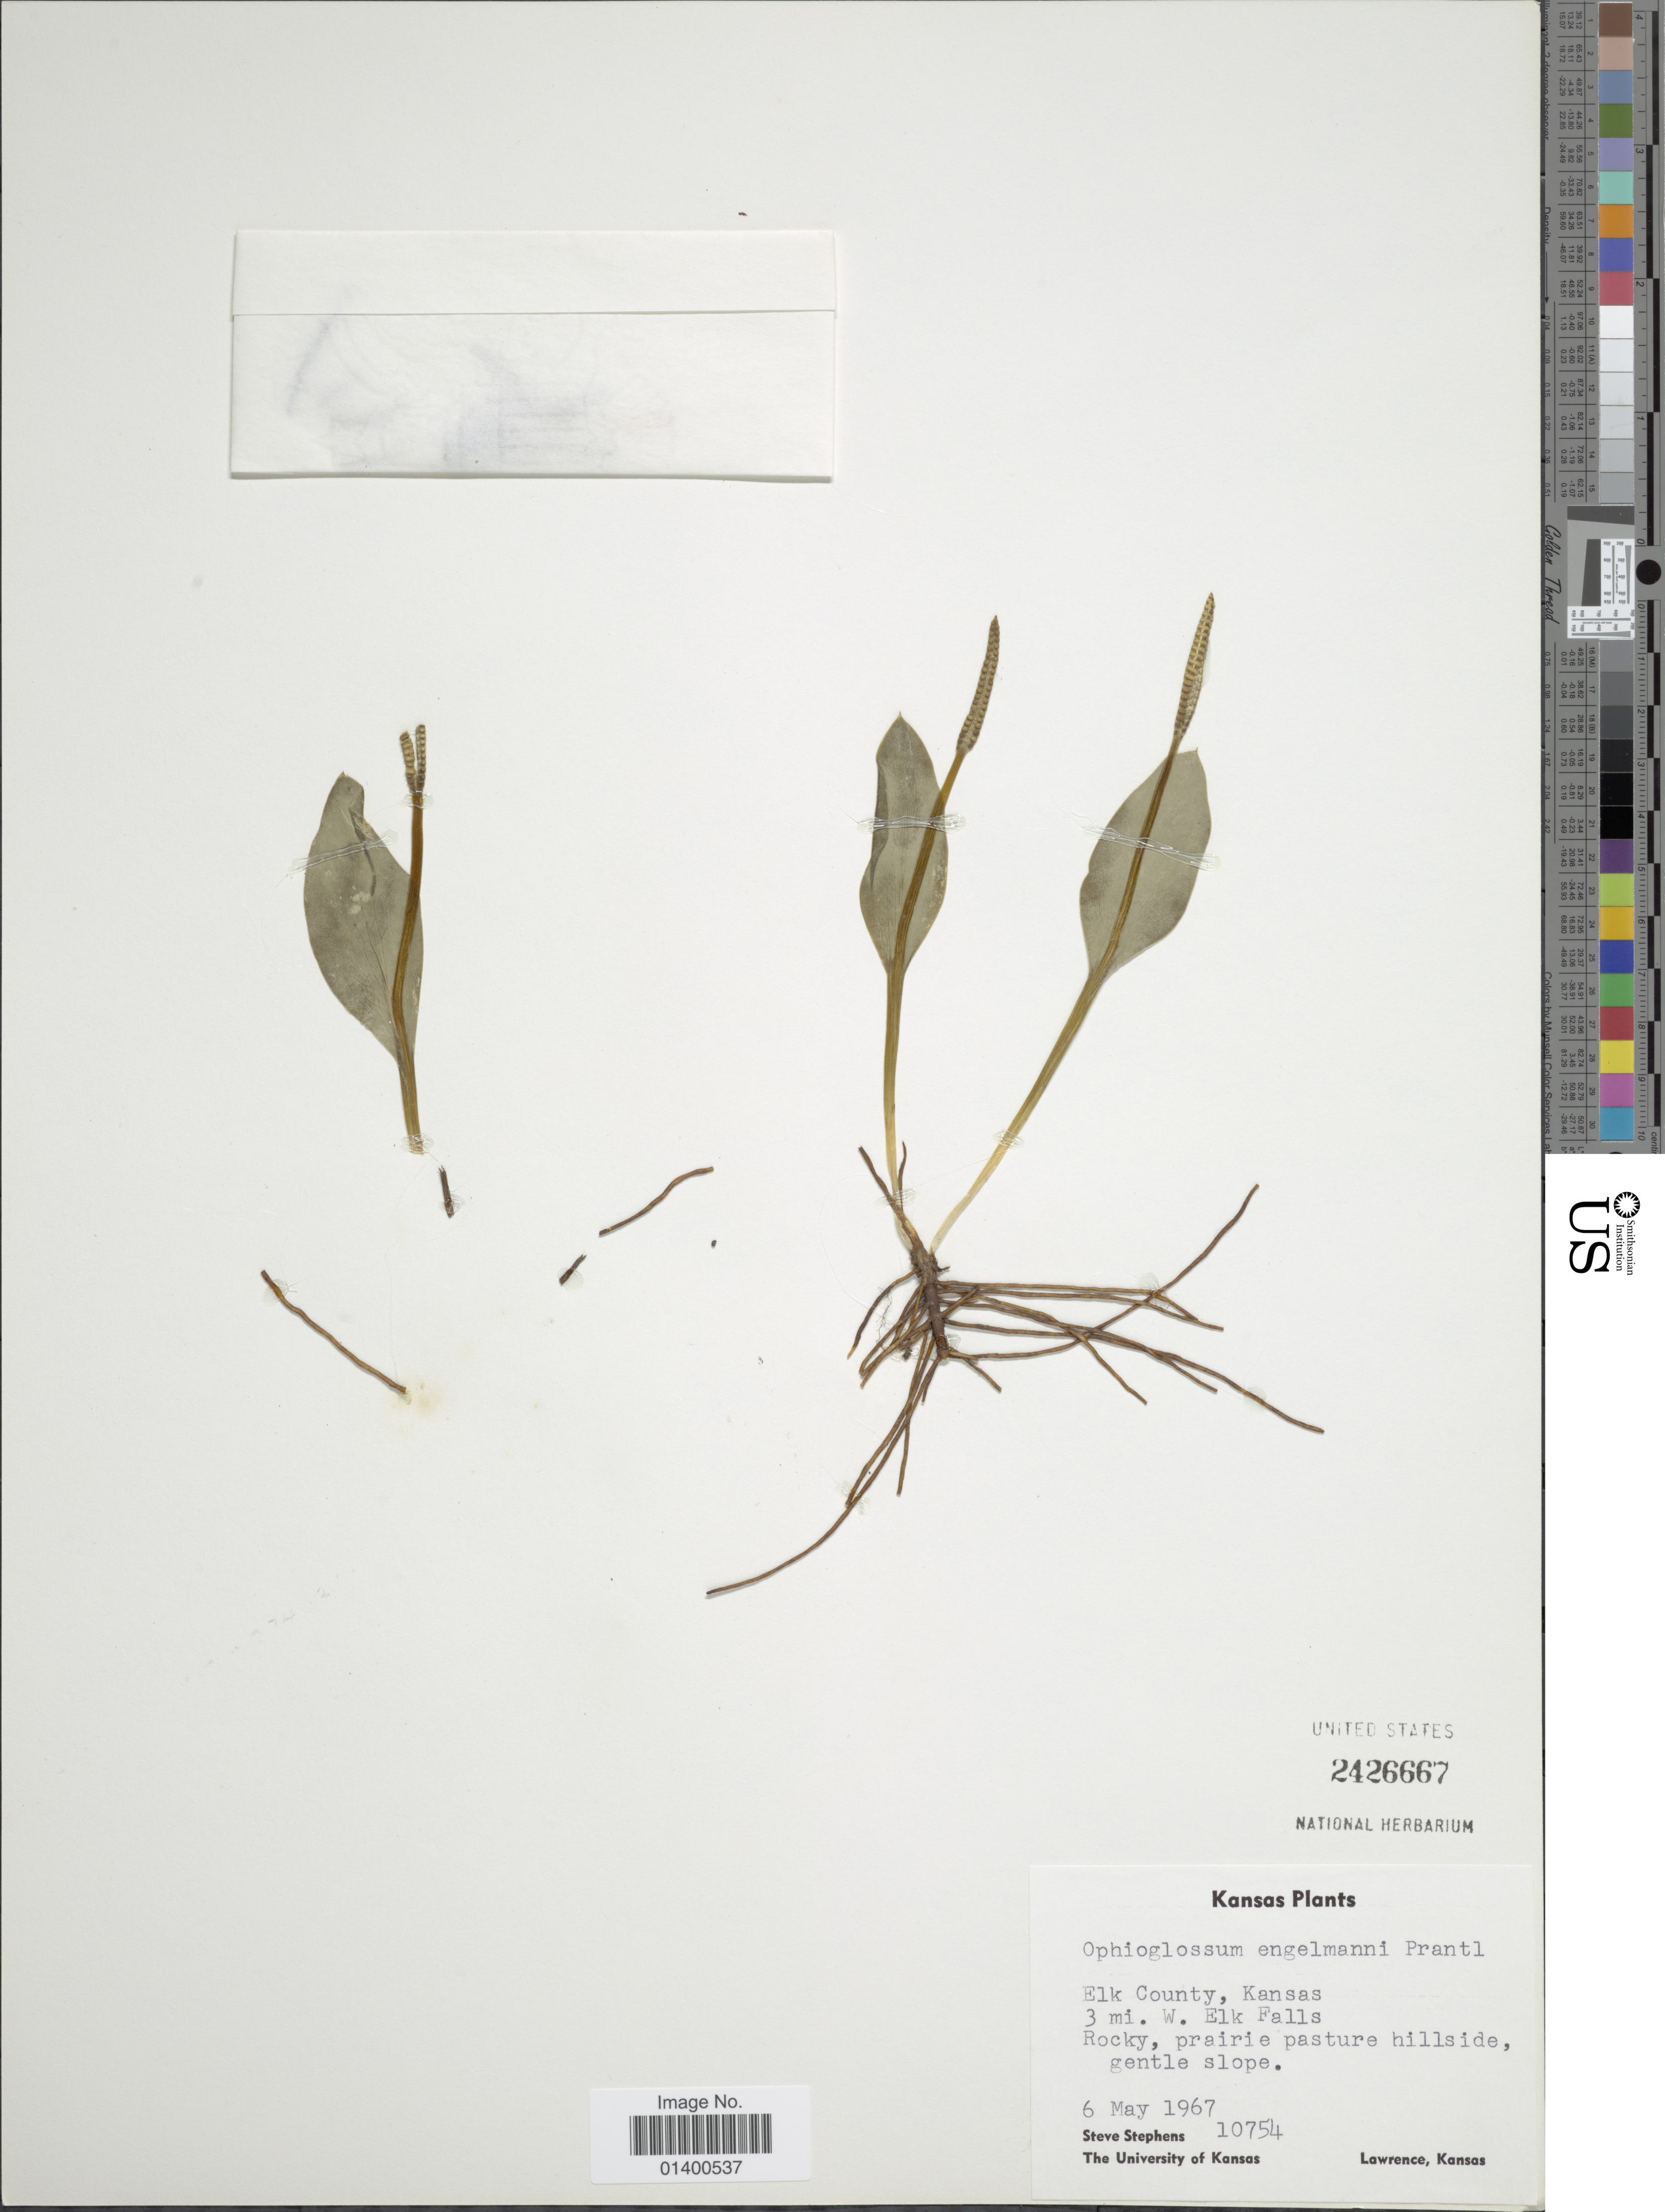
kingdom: Plantae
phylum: Tracheophyta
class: Polypodiopsida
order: Ophioglossales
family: Ophioglossaceae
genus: Ophioglossum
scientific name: Ophioglossum engelmannii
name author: Prantl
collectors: S. Stephens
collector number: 10754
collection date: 1967-05-06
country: United States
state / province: Kansas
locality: Elk County, 3 mi. W. Elk Falls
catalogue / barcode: US 2426667